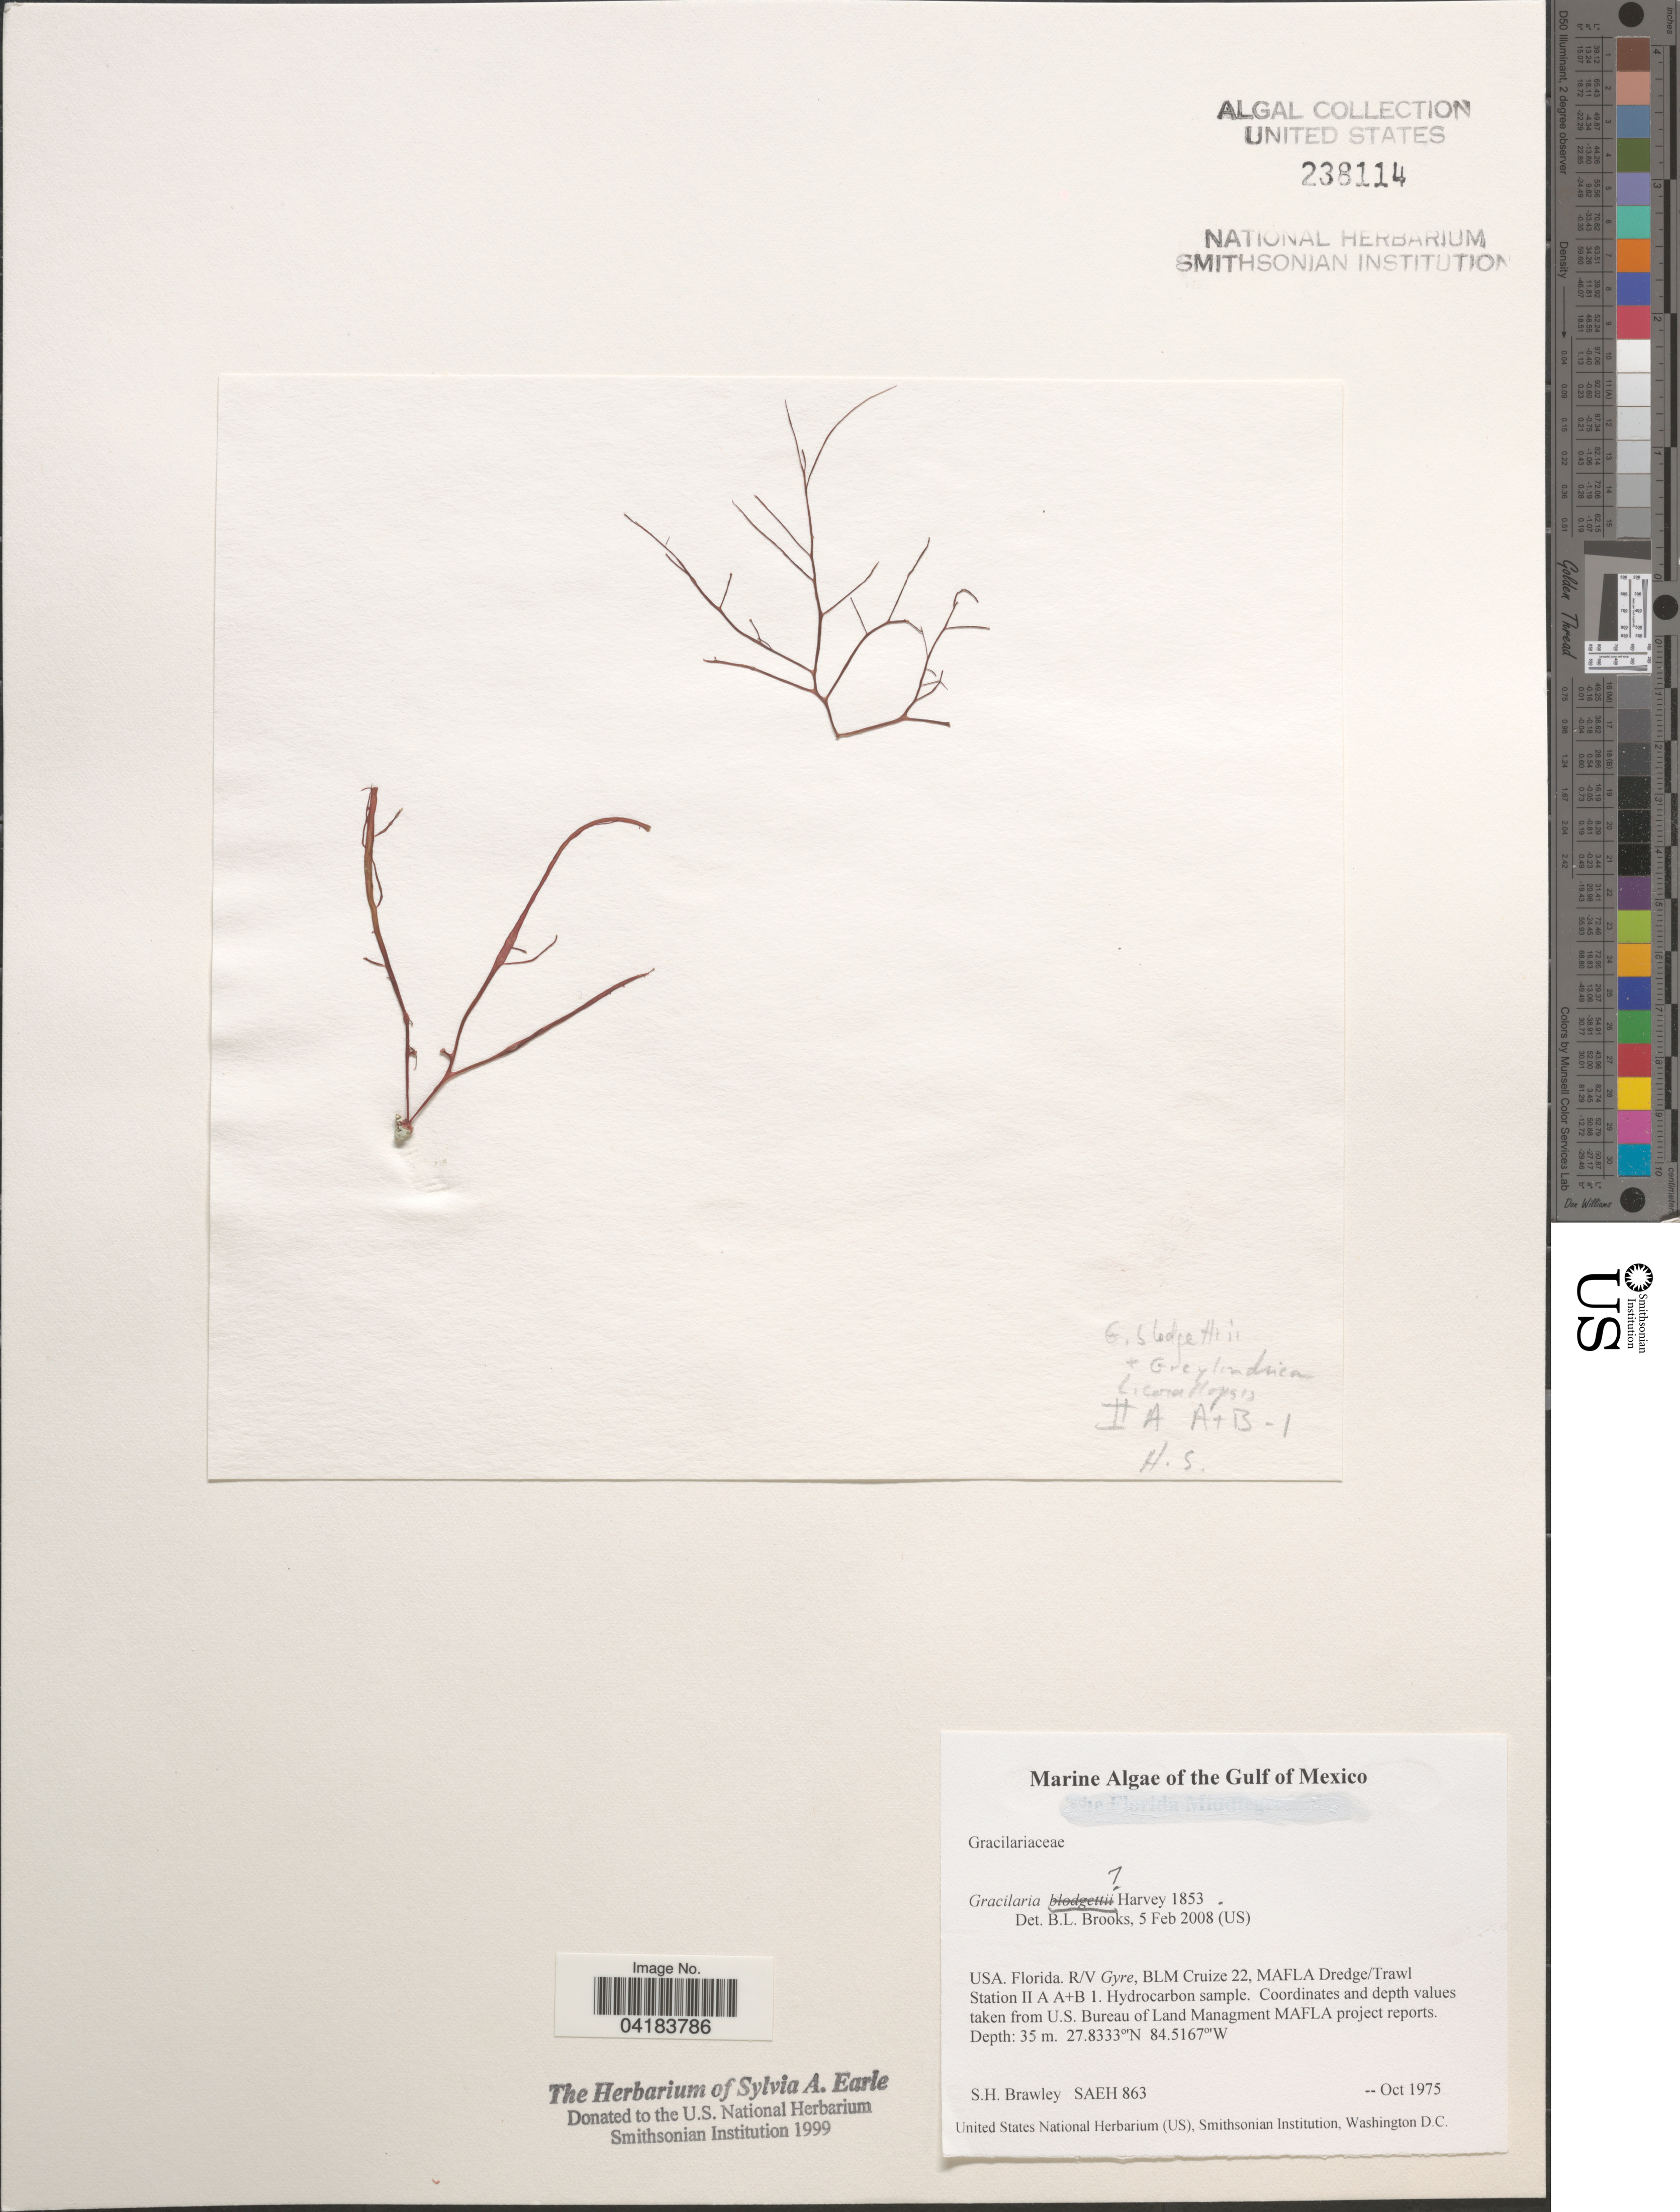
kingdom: Plantae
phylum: Rhodophyta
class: Florideophyceae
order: Gracilariales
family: Gracilariaceae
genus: Gracilaria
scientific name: Gracilaria sp.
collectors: S. Brawley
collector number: SAEH863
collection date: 1975-10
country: United States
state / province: Florida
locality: Gulf of Mexico. R/V Gyre, BLM Cruize 22. MAFLA Dredge/Trawl Station II A A+B 1.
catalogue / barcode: US 238114